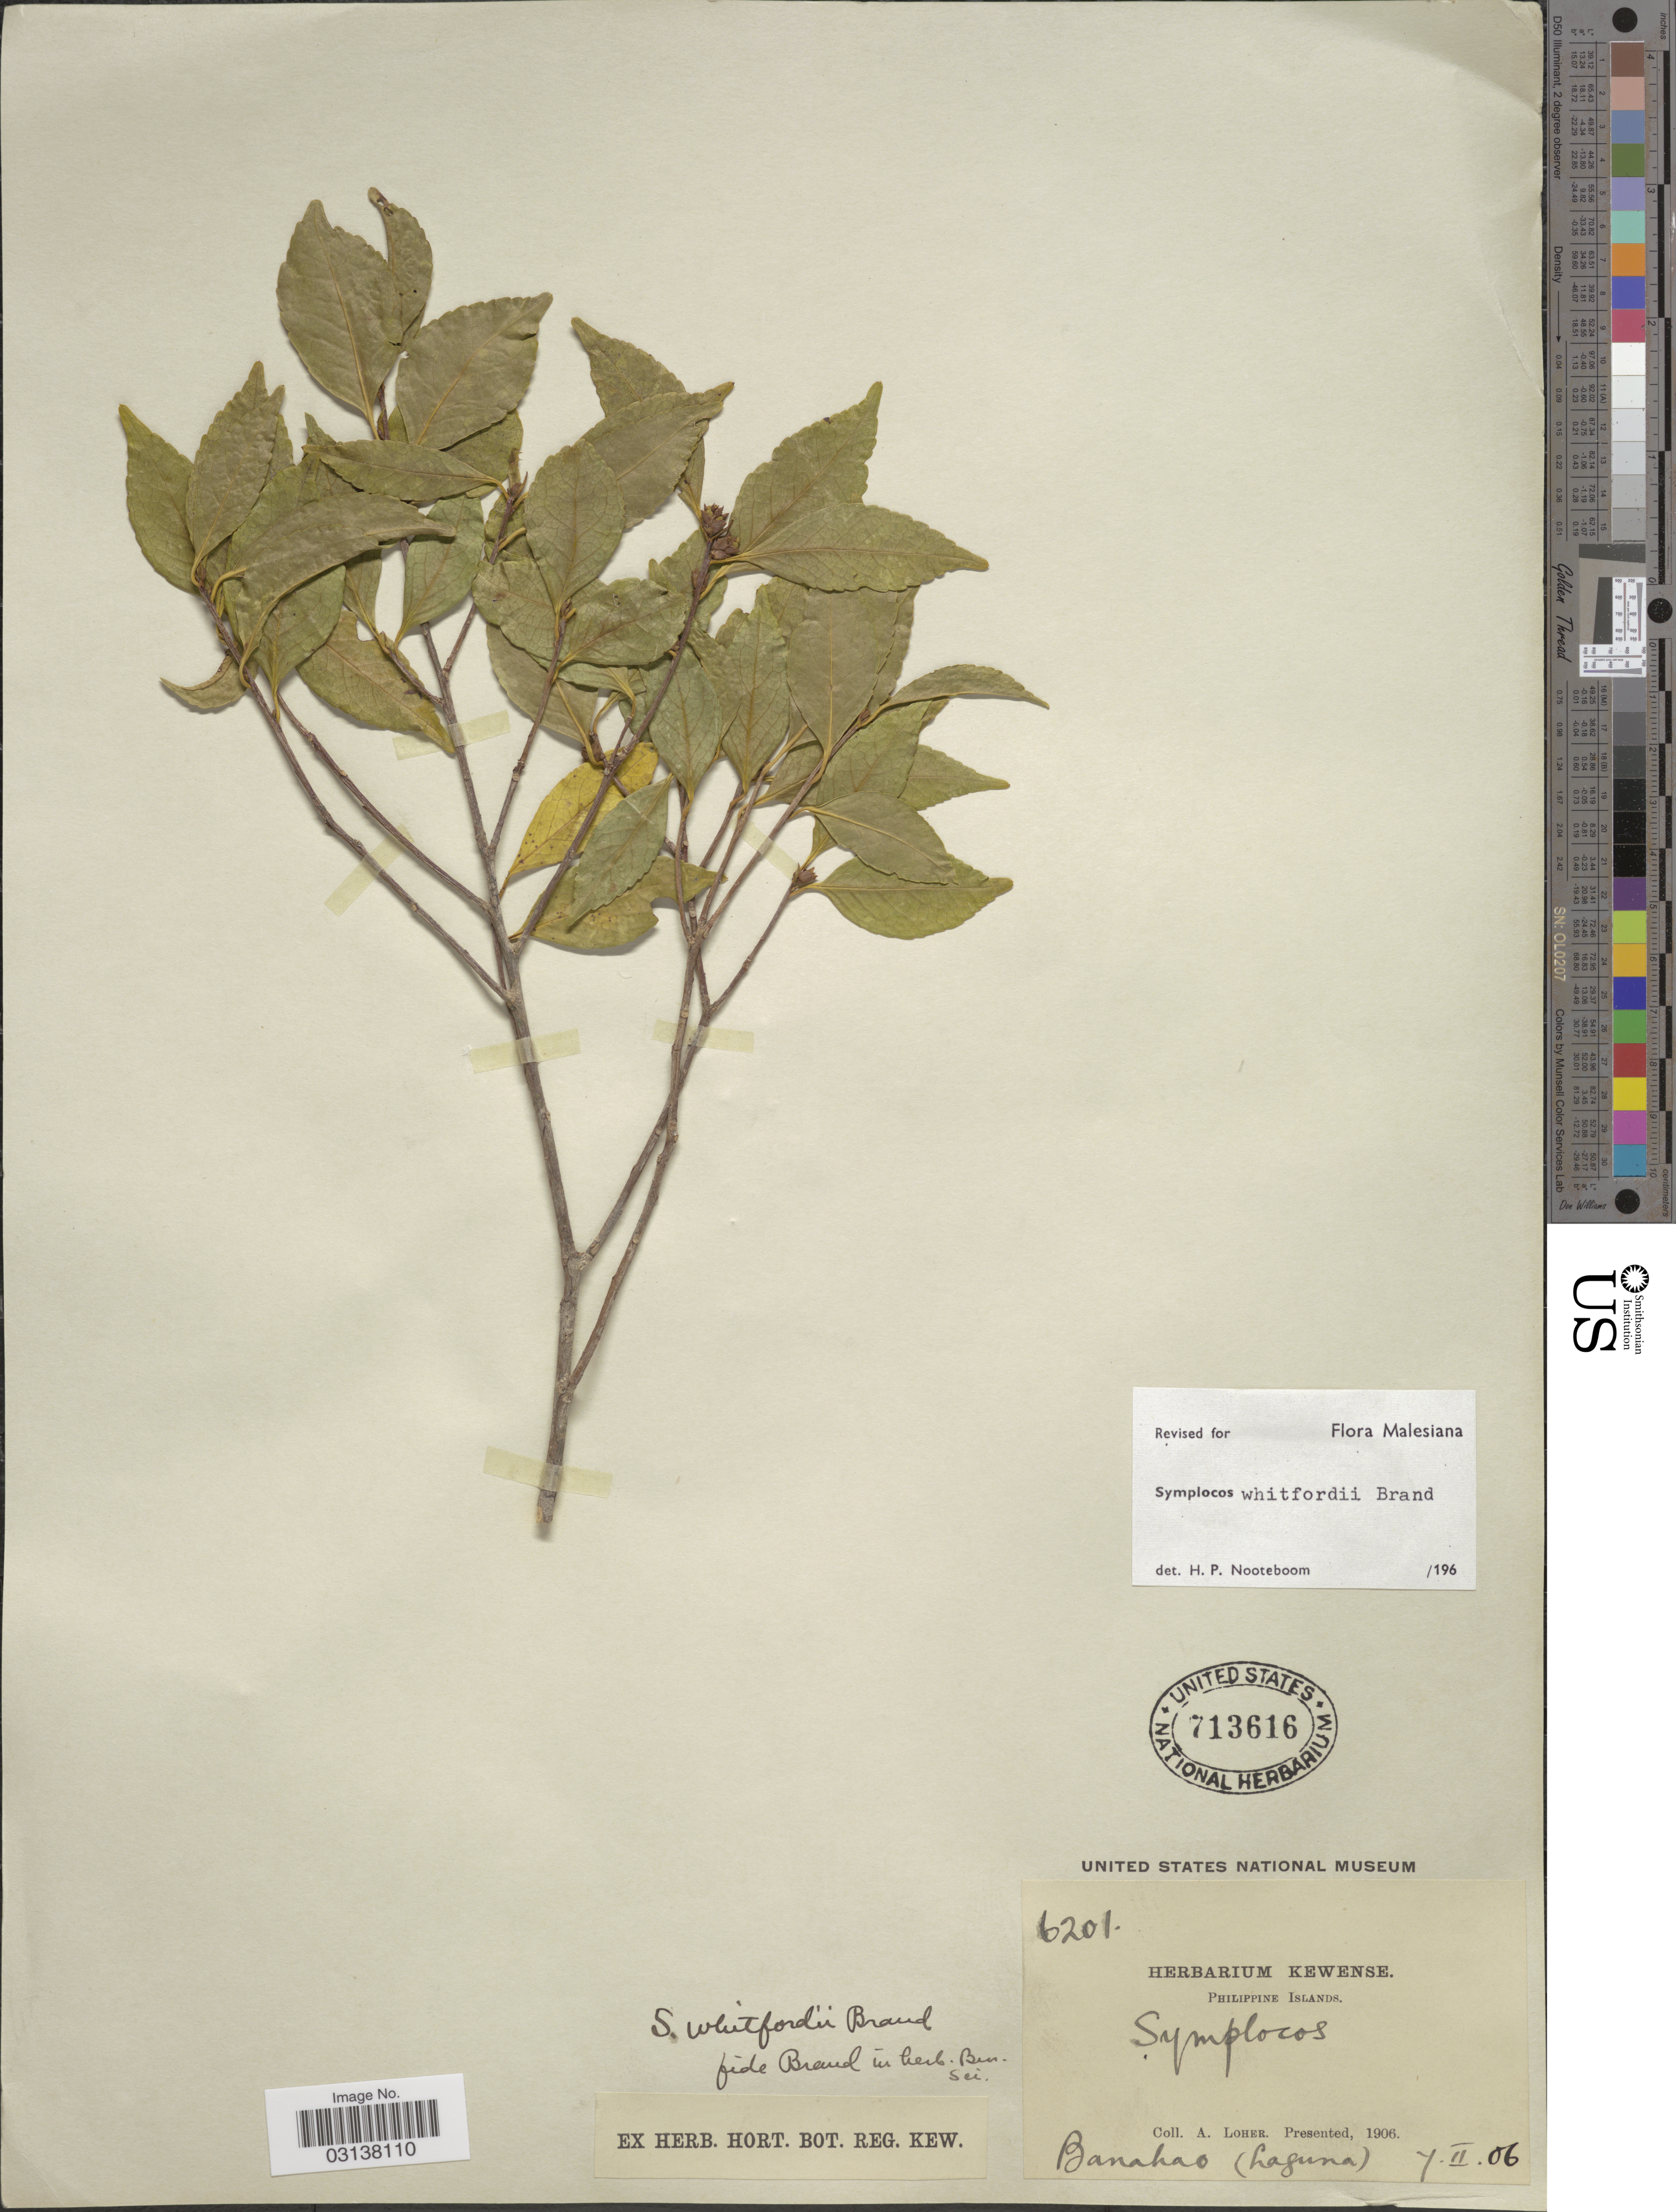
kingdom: Plantae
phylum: Tracheophyta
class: Magnoliopsida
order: Ericales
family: Symplocaceae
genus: Symplocos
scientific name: Symplocos whitfordii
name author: Brand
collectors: A. Loher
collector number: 6201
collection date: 1906-02-07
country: Philippines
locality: Philippine Islands. Banahao (Laguna).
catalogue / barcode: US 713616